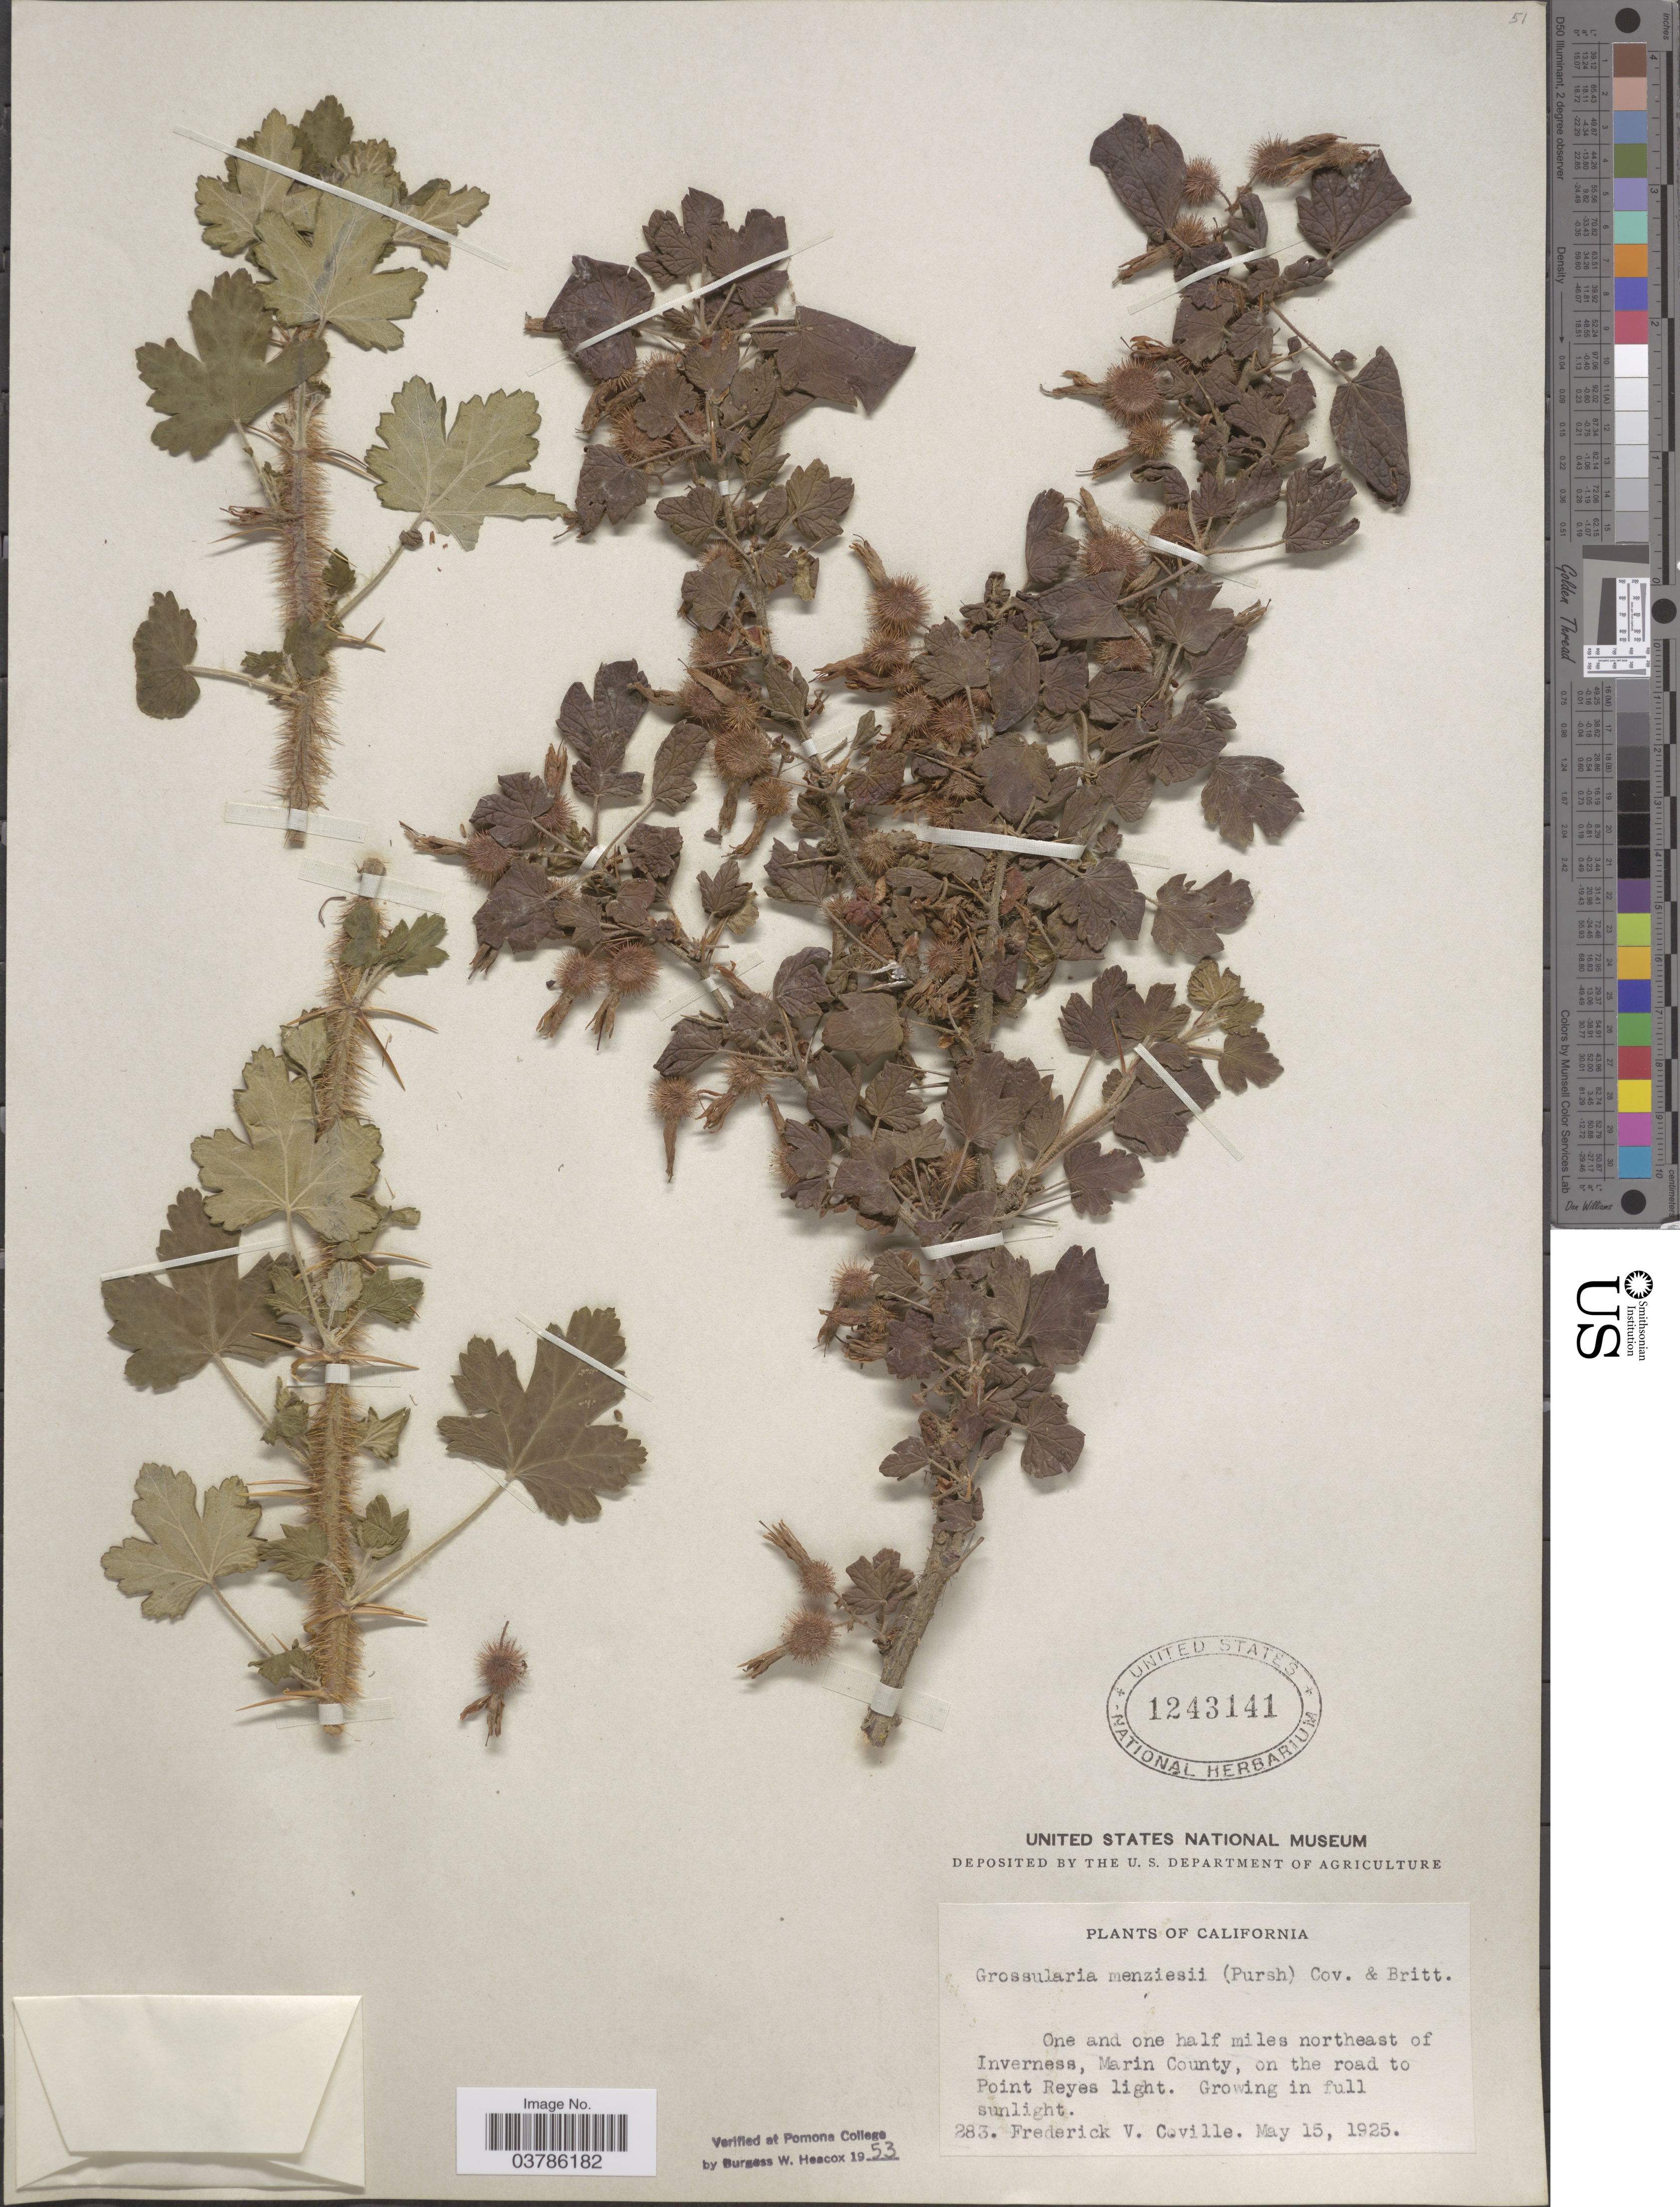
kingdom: Plantae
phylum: Tracheophyta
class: Magnoliopsida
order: Saxifragales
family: Grossulariaceae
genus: Ribes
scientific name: Ribes menziesii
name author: Pursh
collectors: F. V. Coville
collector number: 283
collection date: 1925-05-15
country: United States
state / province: California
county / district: Marin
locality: One and one half miles northwest of Inverness, Marin County, on the road to Point Reyes light.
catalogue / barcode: US 1243141